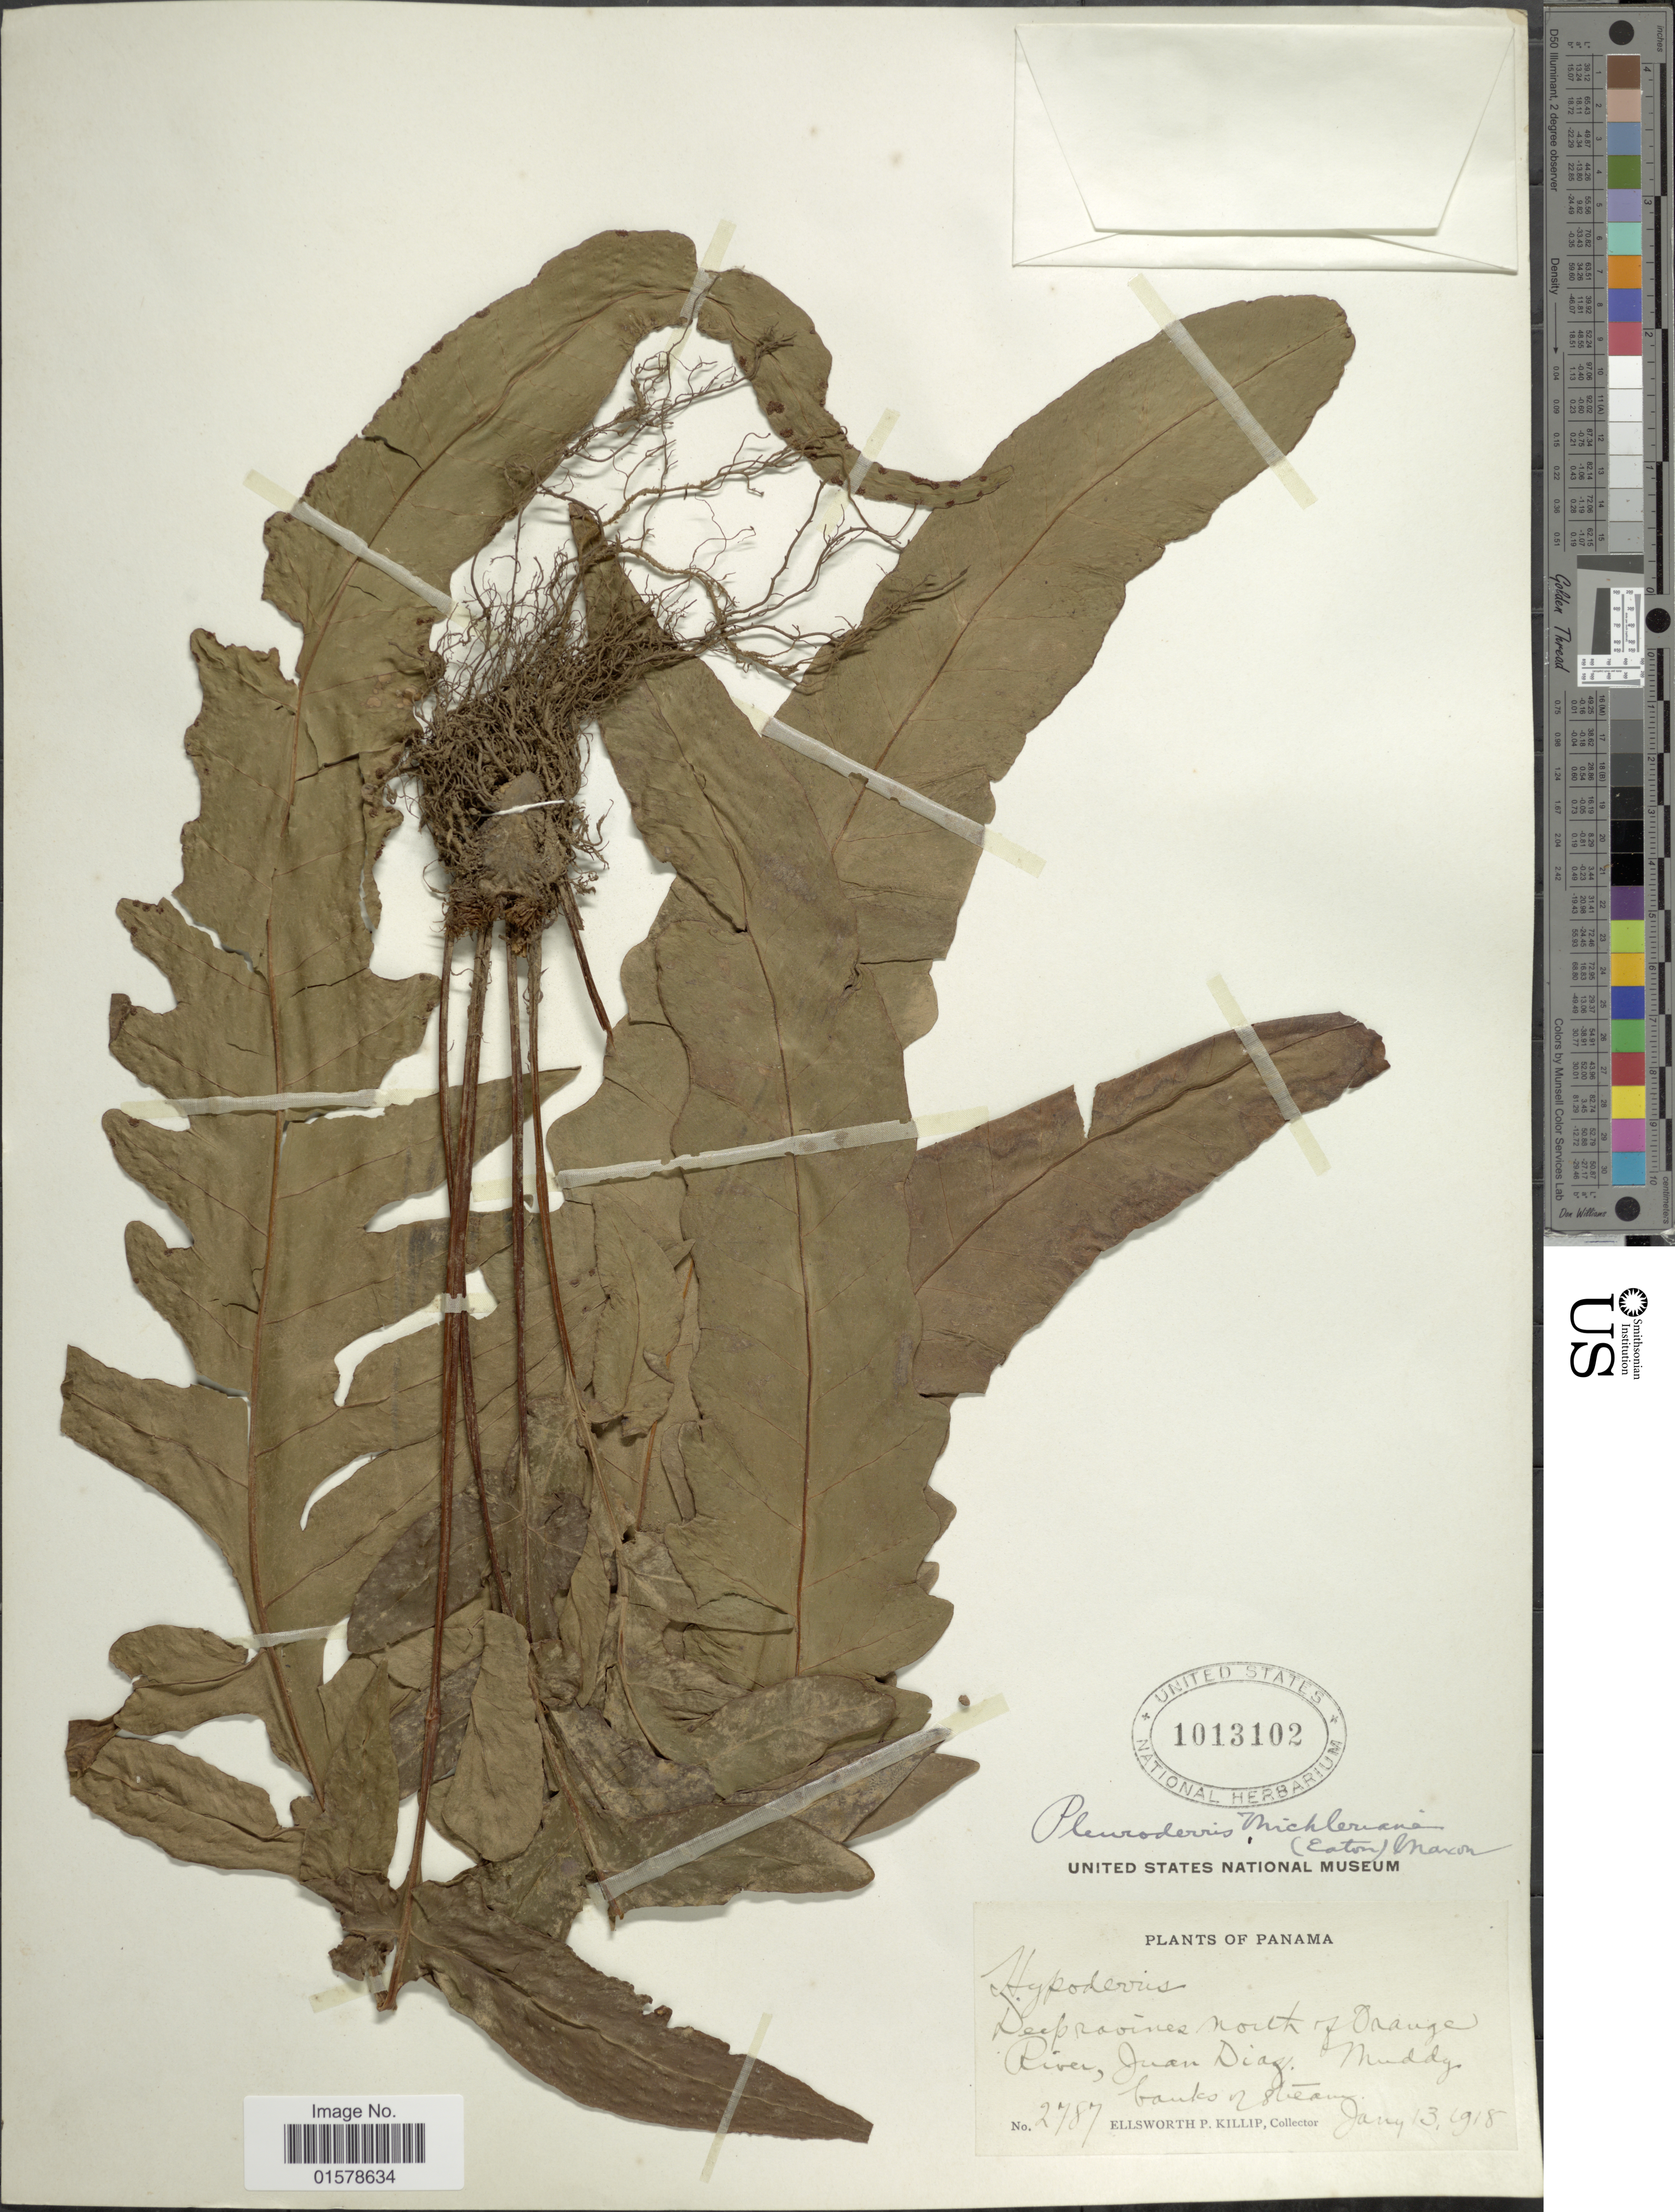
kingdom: Plantae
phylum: Tracheophyta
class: Polypodiopsida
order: Polypodiales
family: Tectariaceae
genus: Tectaria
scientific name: Tectaria x michleriana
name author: (D.C. Eaton) Lellinger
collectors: E. P. Killip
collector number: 2787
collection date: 1918-01-12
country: Panama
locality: Deep ravines north of the Orange river, Juan Diaz muddy banks or streams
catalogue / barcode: US 1013102